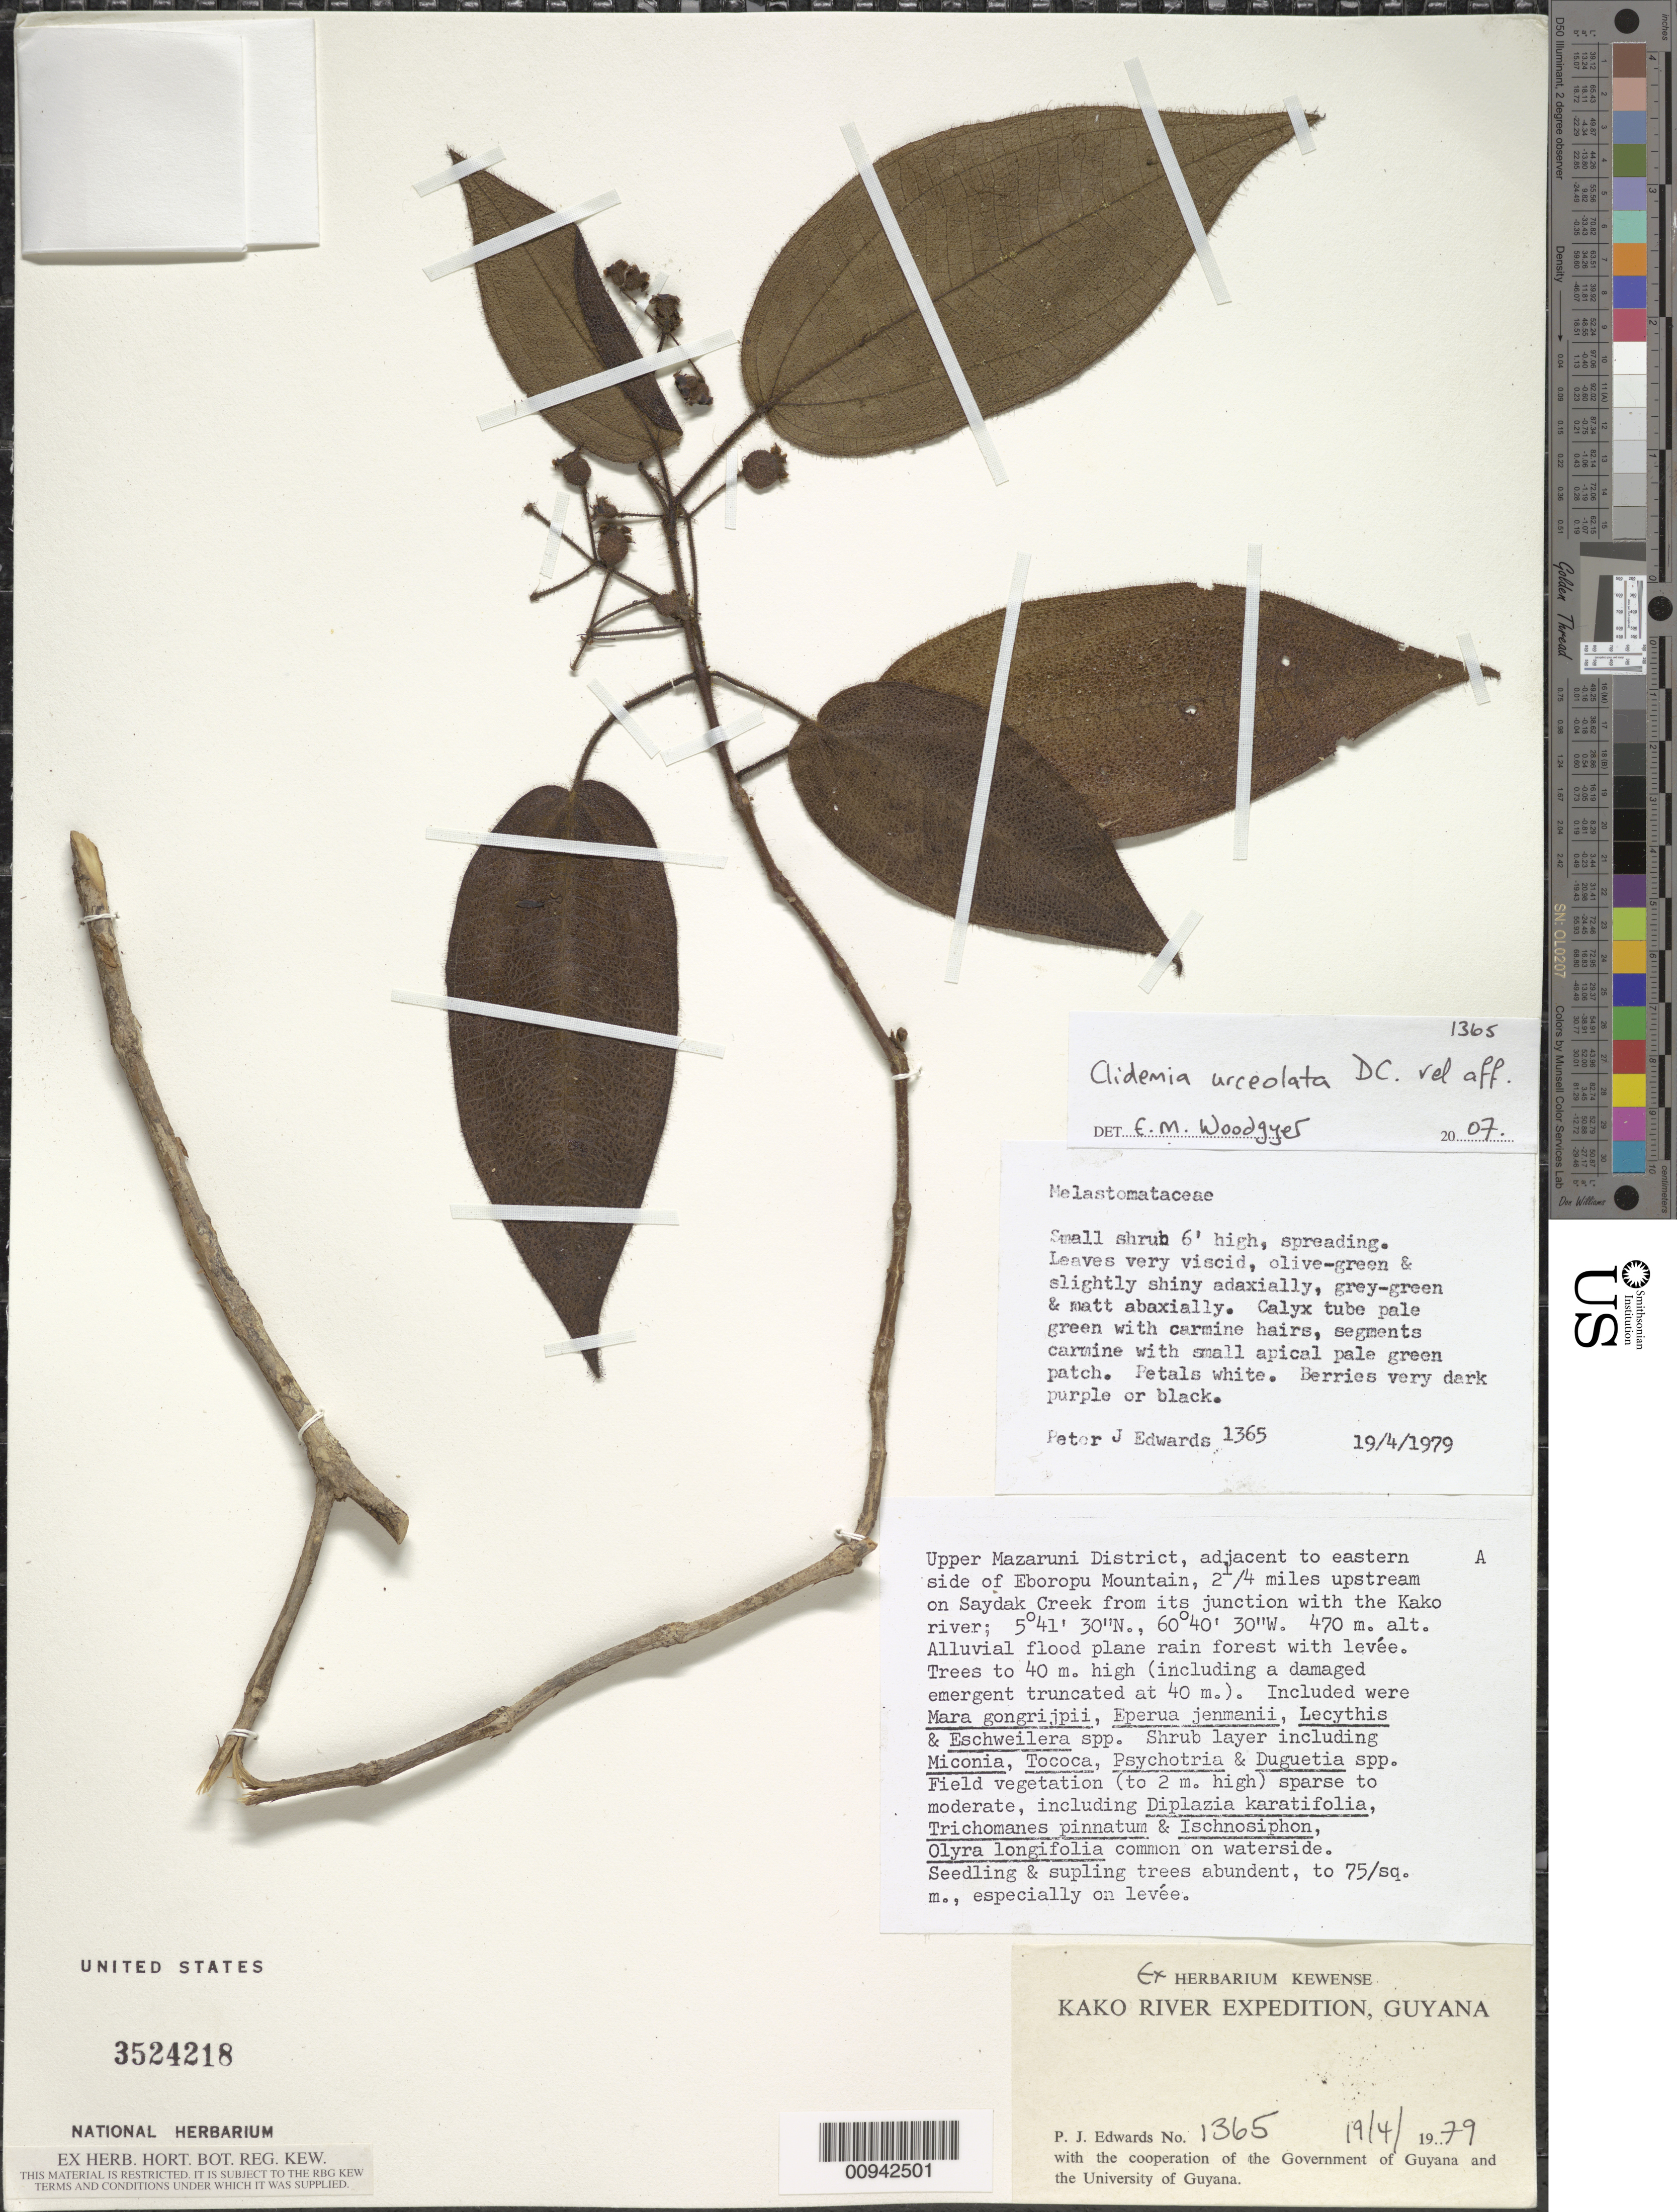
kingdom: Plantae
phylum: Tracheophyta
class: Magnoliopsida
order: Myrtales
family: Melastomataceae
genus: Clidemia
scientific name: Clidemia urceolata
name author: DC.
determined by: Woodgyer, E. M.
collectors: P. Edwards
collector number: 1365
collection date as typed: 19-Apr-79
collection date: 1979-04-19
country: Guyana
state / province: Cuyuni-Mazaruni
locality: Eboropu Mountain, adjacent to eastern side, 4 miles upstream on Saydak Creek from its junction with the Kako river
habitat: Alluvial flood plain rain forest with levee. Trees to 40m high (including a damaged emergent truncated at 40m) Included were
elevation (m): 470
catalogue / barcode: US 3524218